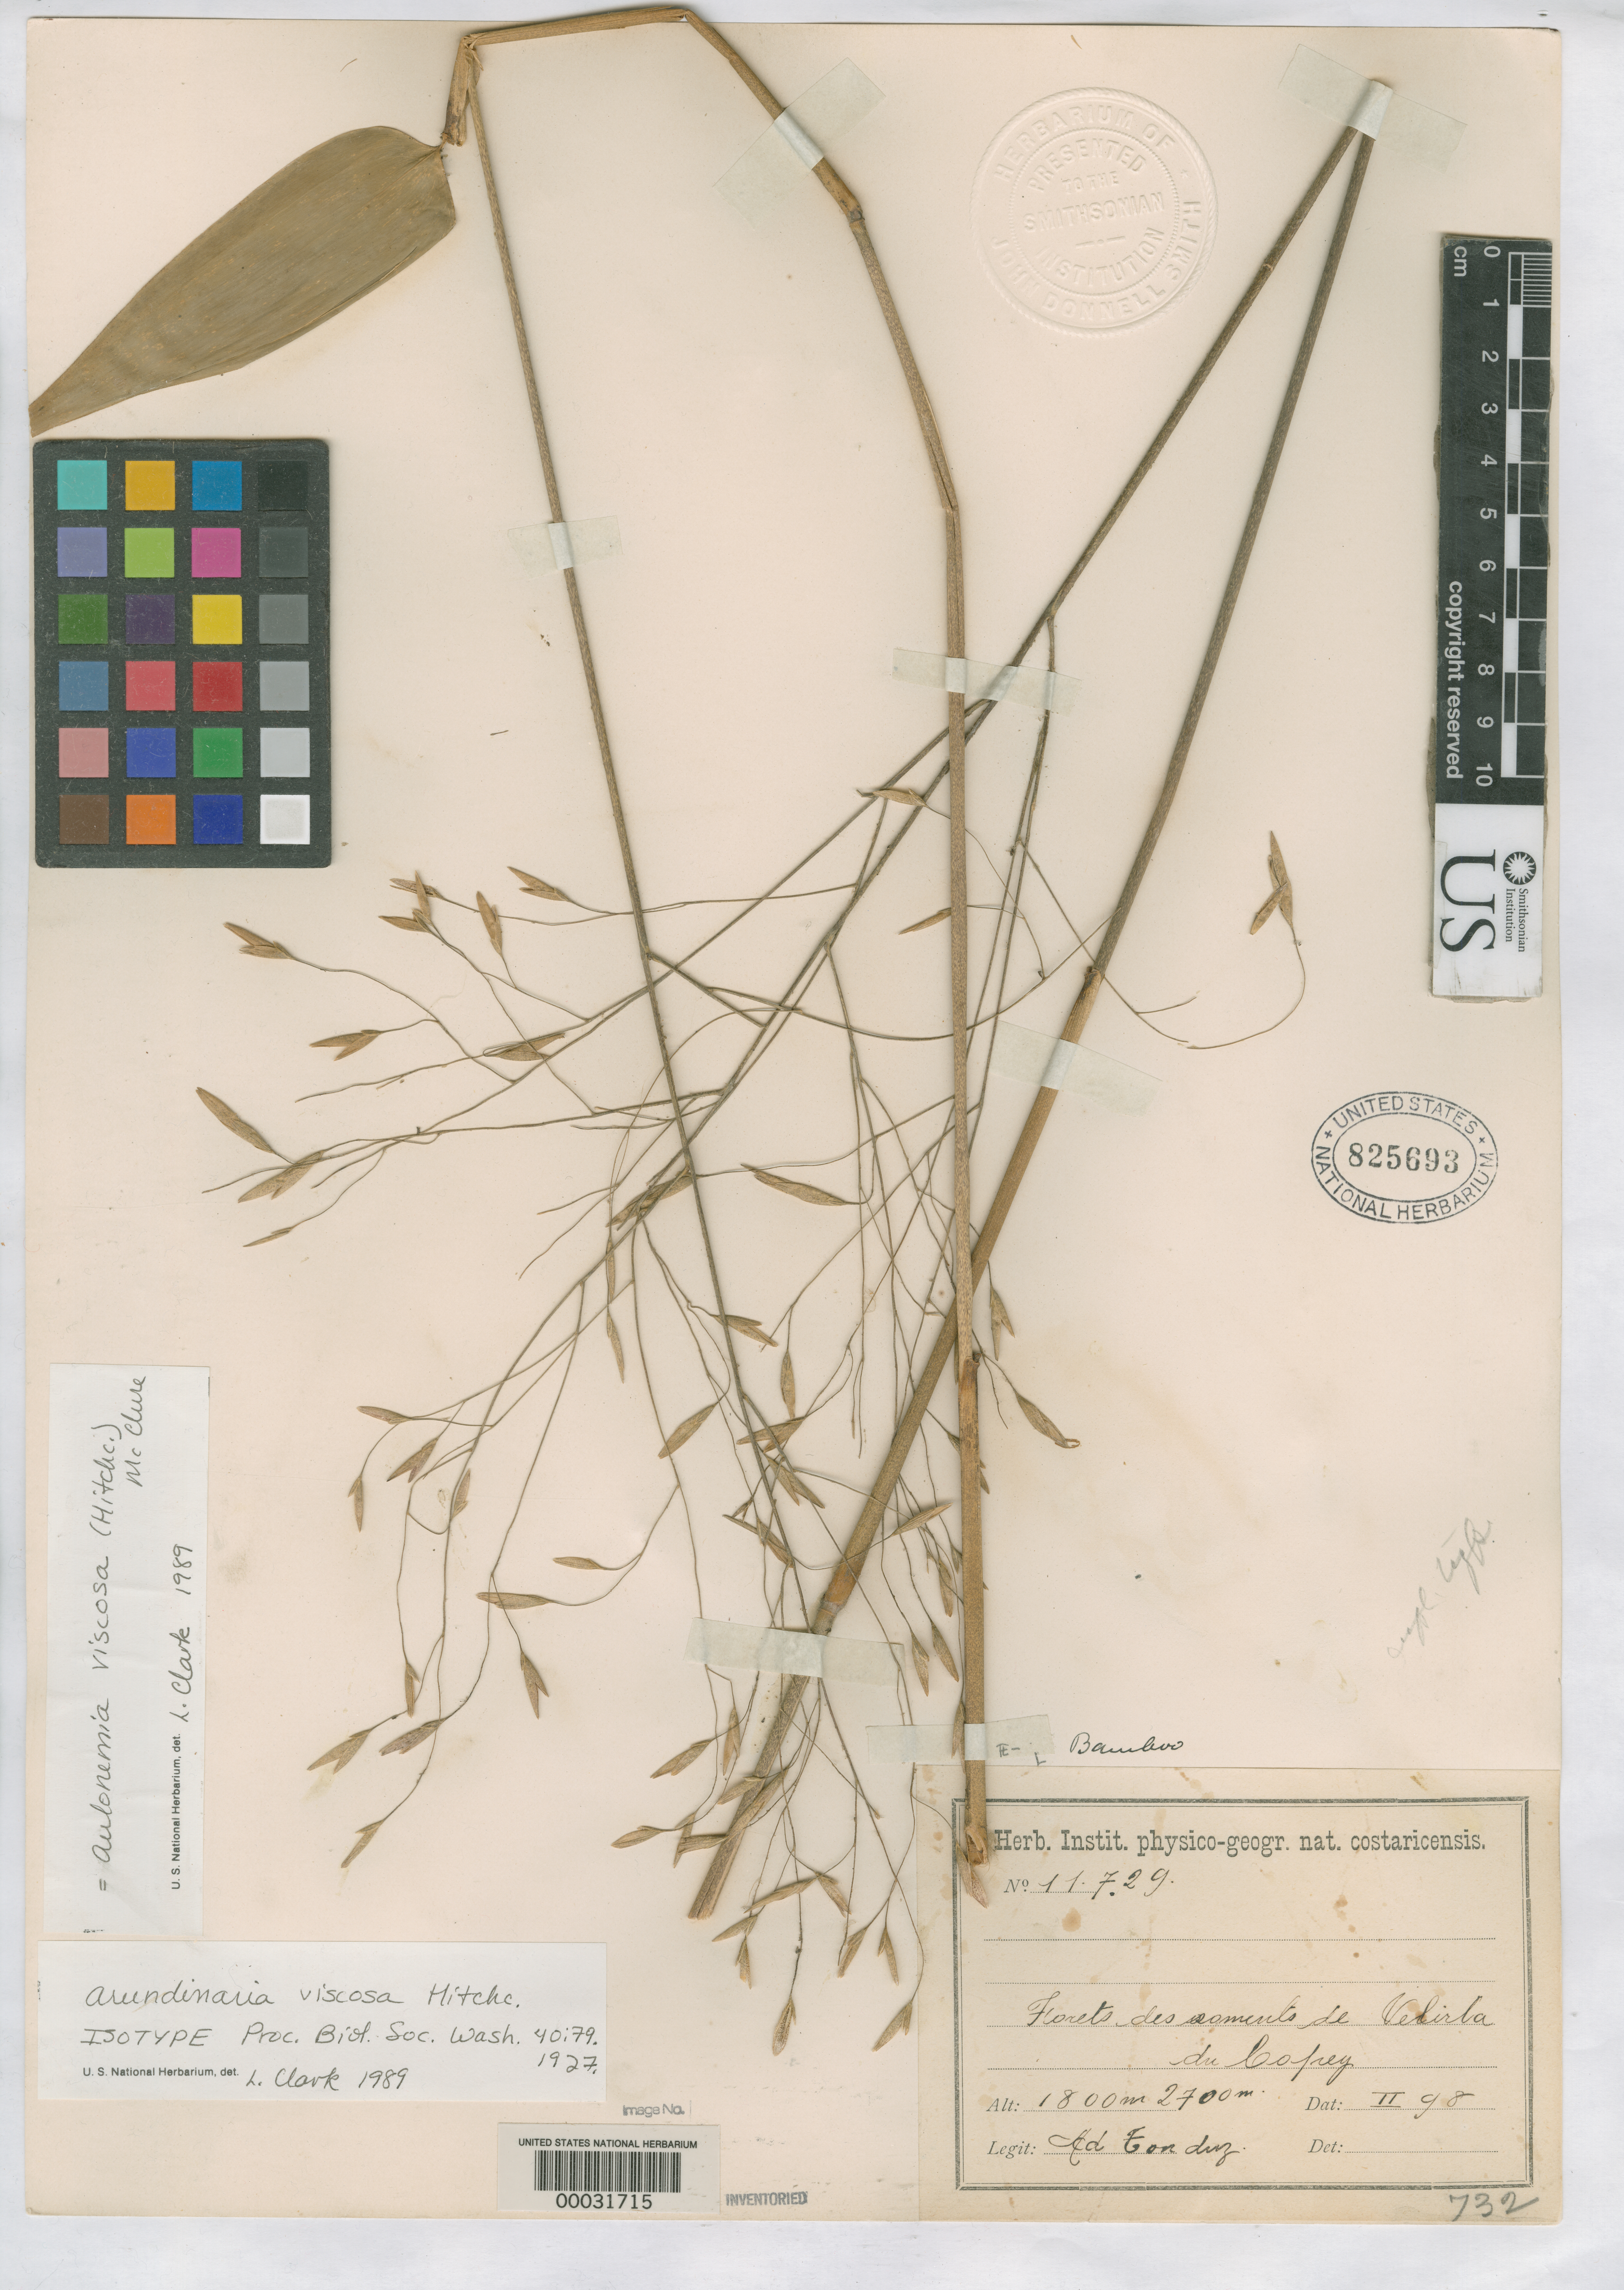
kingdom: Plantae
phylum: Tracheophyta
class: Liliopsida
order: Poales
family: Poaceae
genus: Arundinaria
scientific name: Arundinaria viscosa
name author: Hitchc.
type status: Isotype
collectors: A. Tonduz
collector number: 11729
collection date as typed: Feb 1898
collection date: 1898-02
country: Costa Rica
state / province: San José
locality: Velirla, Copey.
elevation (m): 1800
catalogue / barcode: US 825693